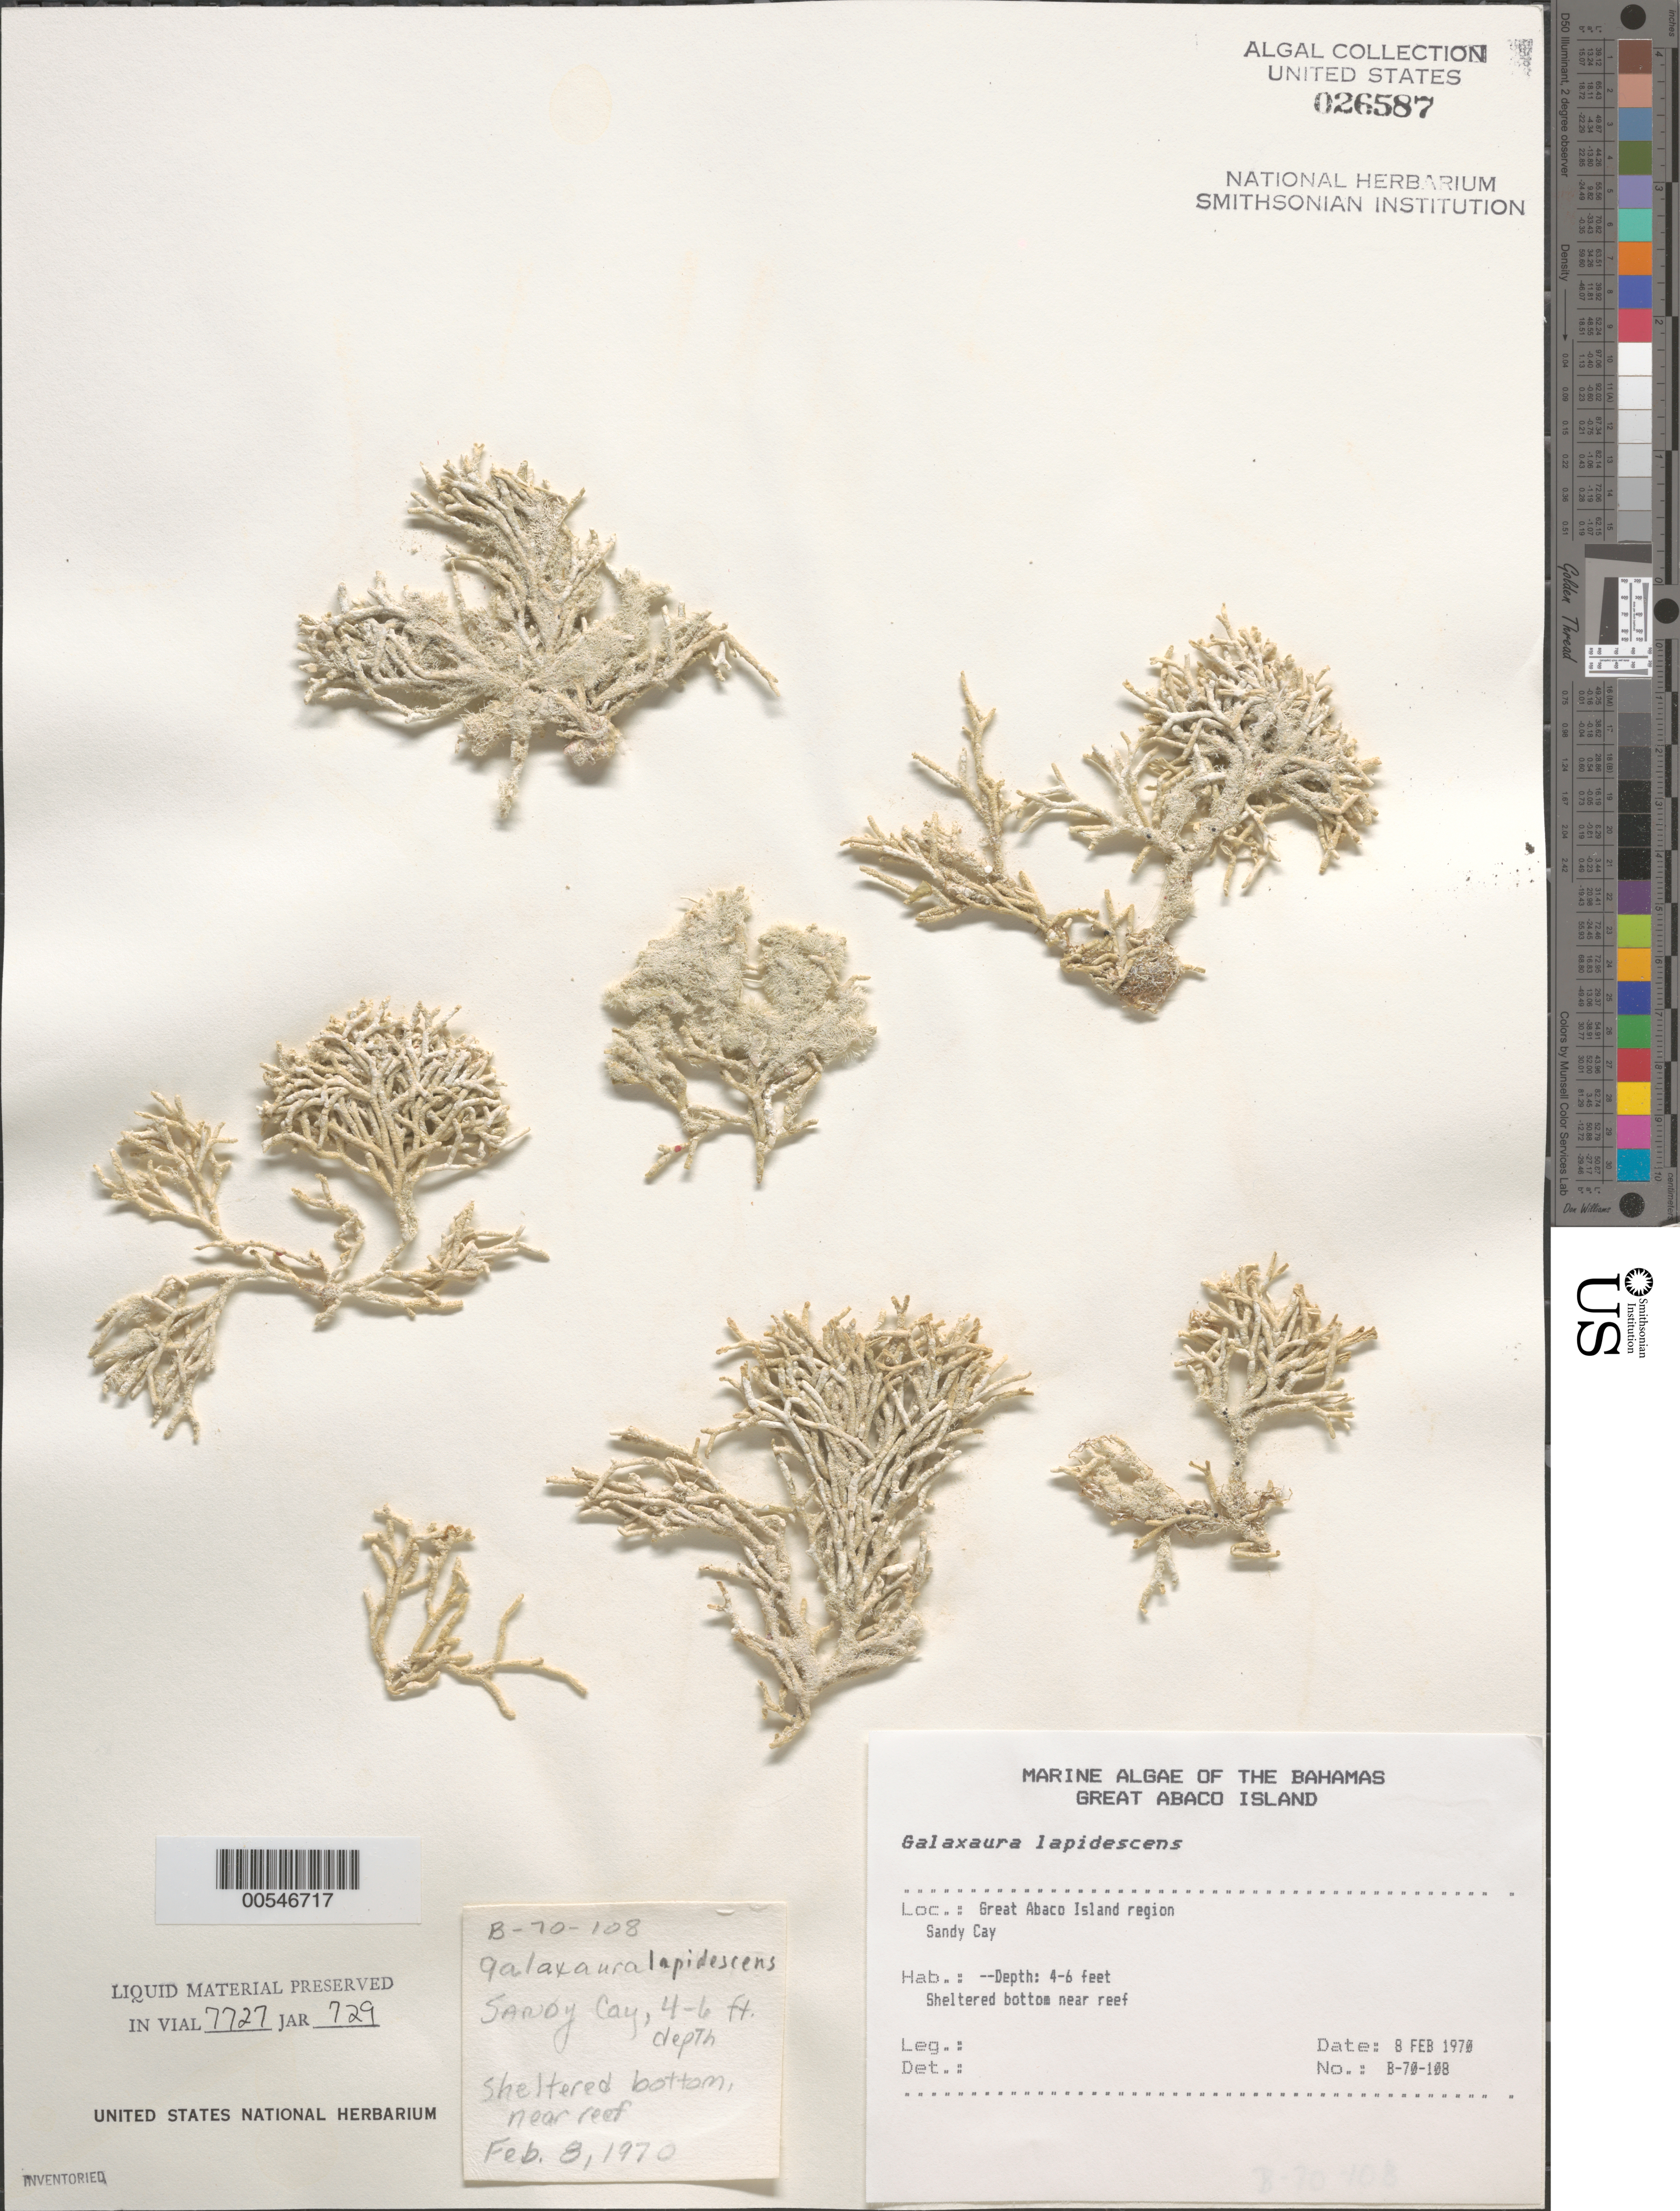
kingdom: Plantae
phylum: Rhodophyta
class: Florideophyceae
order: Nemaliales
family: Galaxauraceae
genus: Galaxaura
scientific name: Galaxaura rugosa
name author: (Ellis & Sol.) J.V.Lamouroux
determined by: Algae name updating Project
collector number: B-70-108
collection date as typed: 08 Feb 1970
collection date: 1970-02-08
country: Bahamas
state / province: Abaco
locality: Sandy cay, great abaco island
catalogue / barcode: US 26587